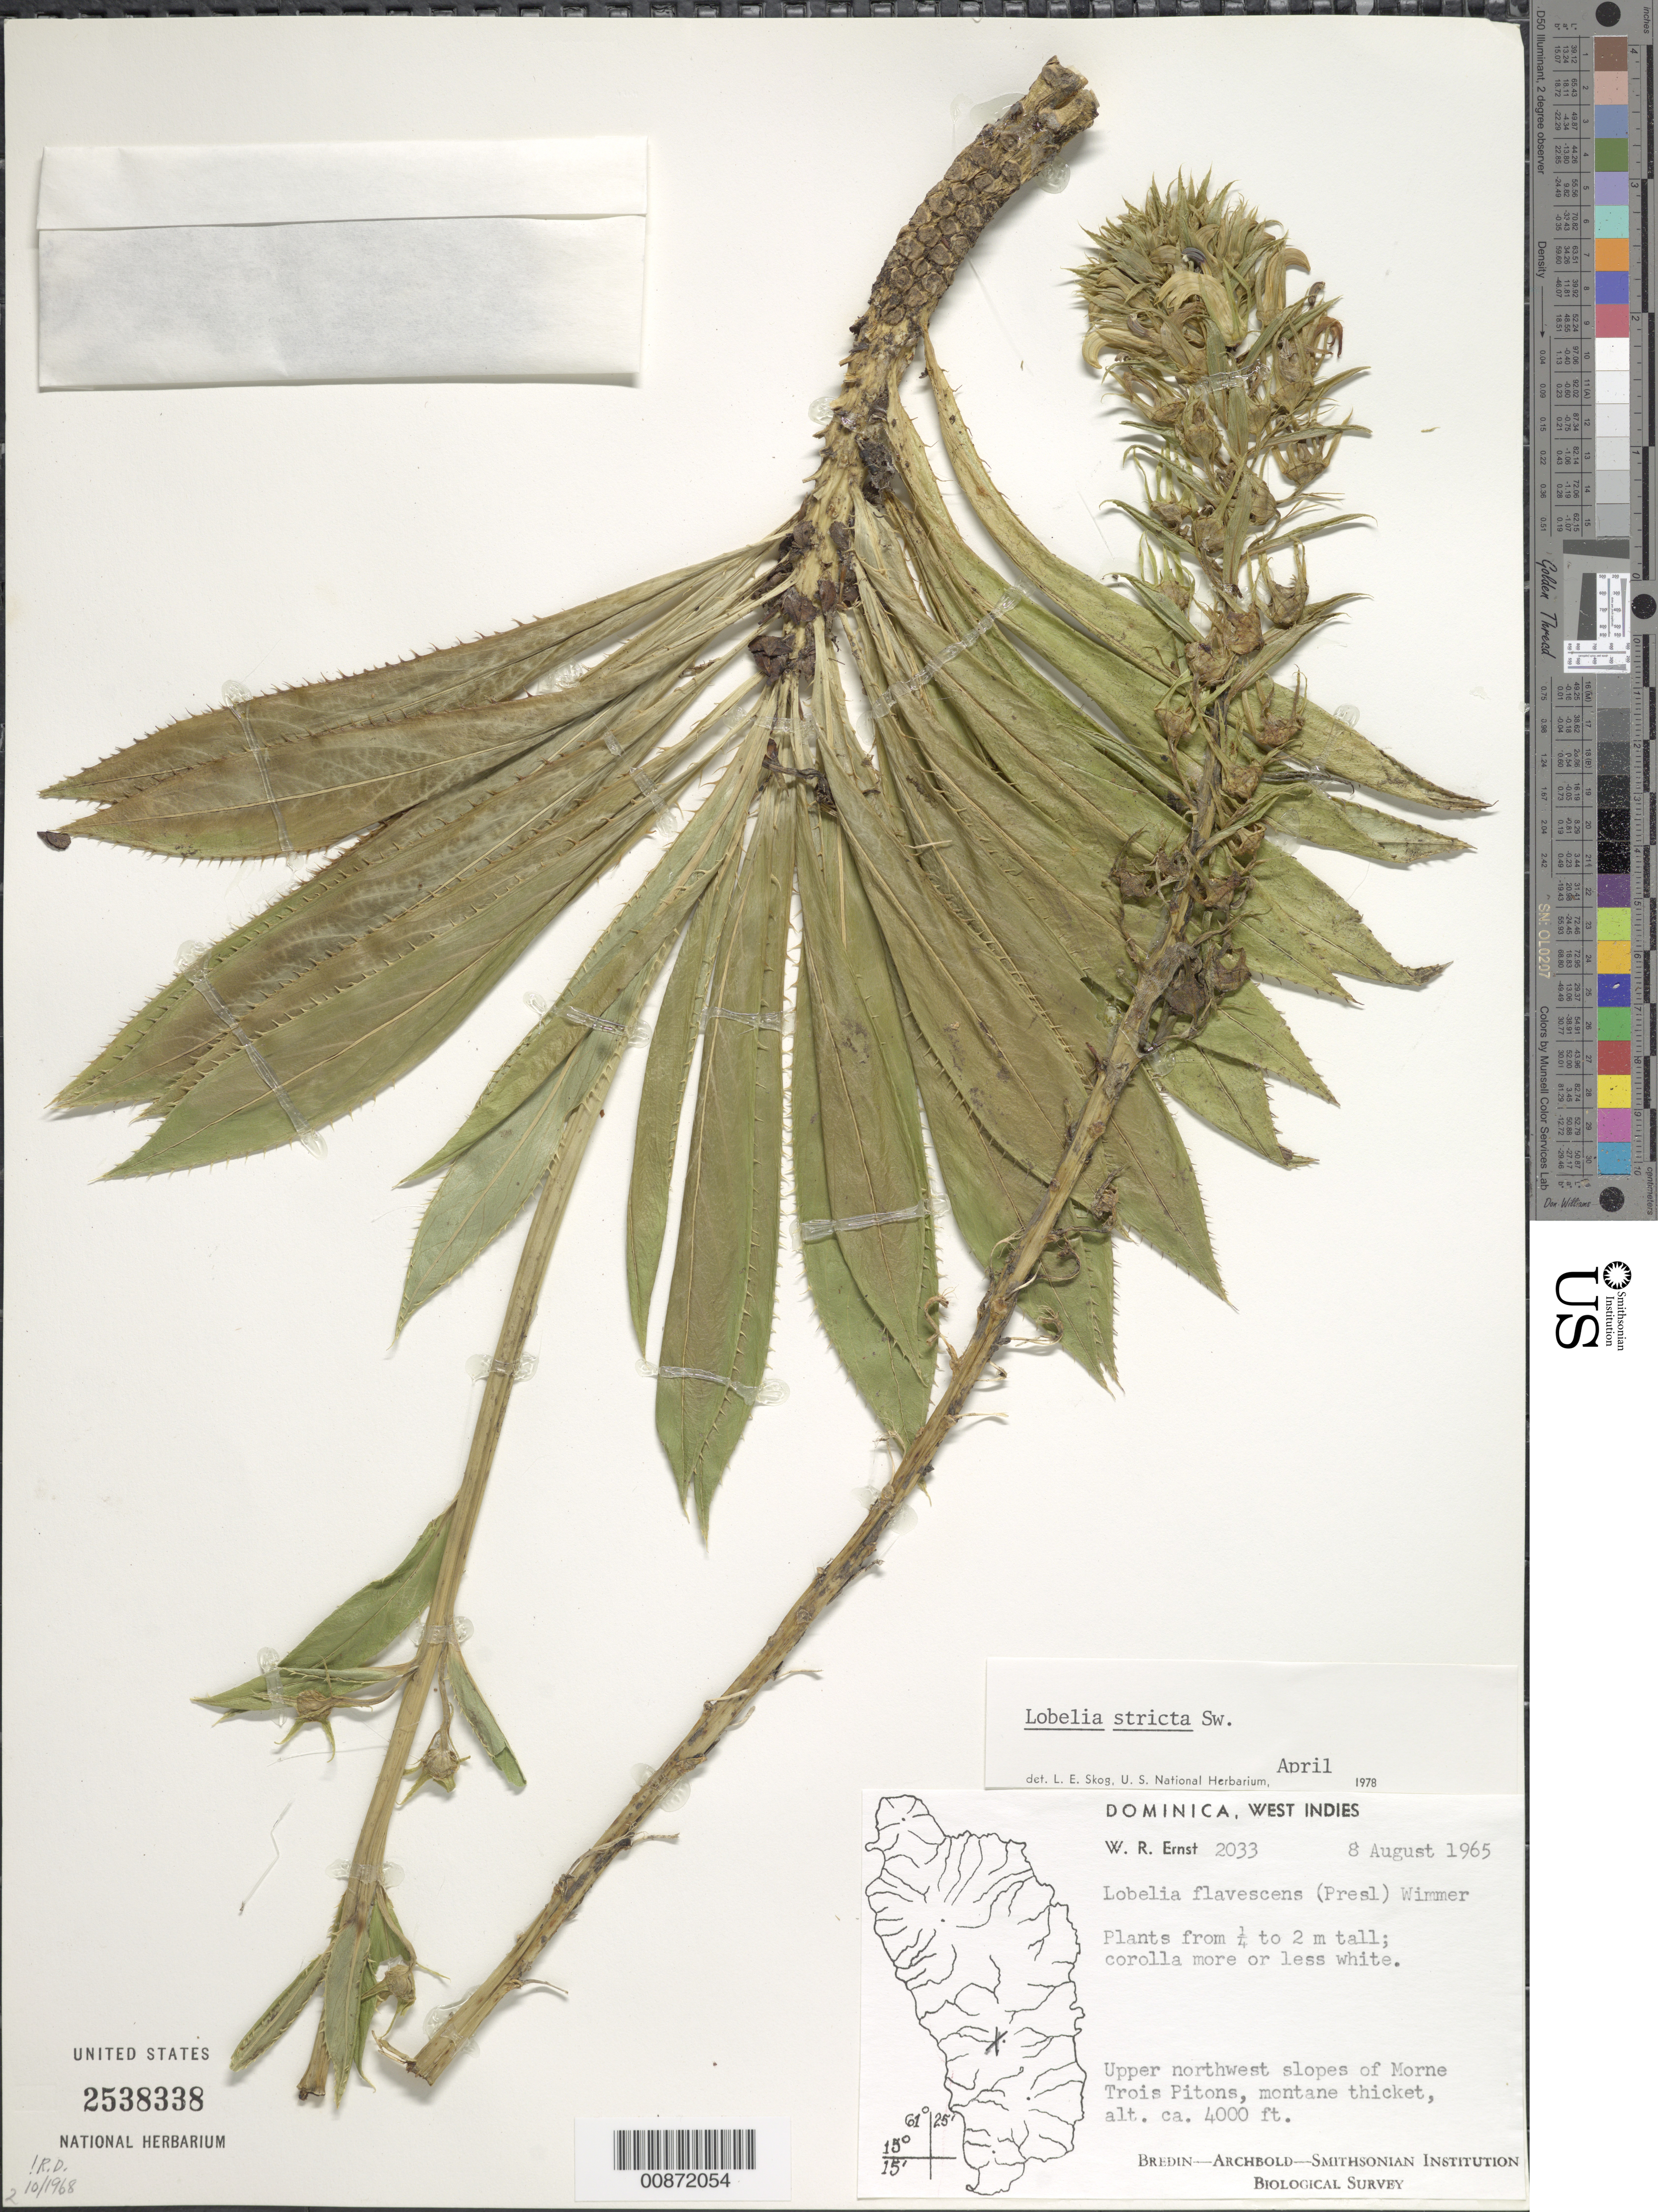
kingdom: Plantae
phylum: Tracheophyta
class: Magnoliopsida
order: Asterales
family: Campanulaceae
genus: Lobelia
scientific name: Lobelia stricta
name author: Sw.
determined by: Skog, Laurence E.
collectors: W. R. Ernst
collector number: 2033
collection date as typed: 08 Aug 1965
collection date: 1965-08-08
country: Dominica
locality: Upper northwest slopes of Morne Trois Pitons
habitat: Montane thicket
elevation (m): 152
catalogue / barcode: US 2538338